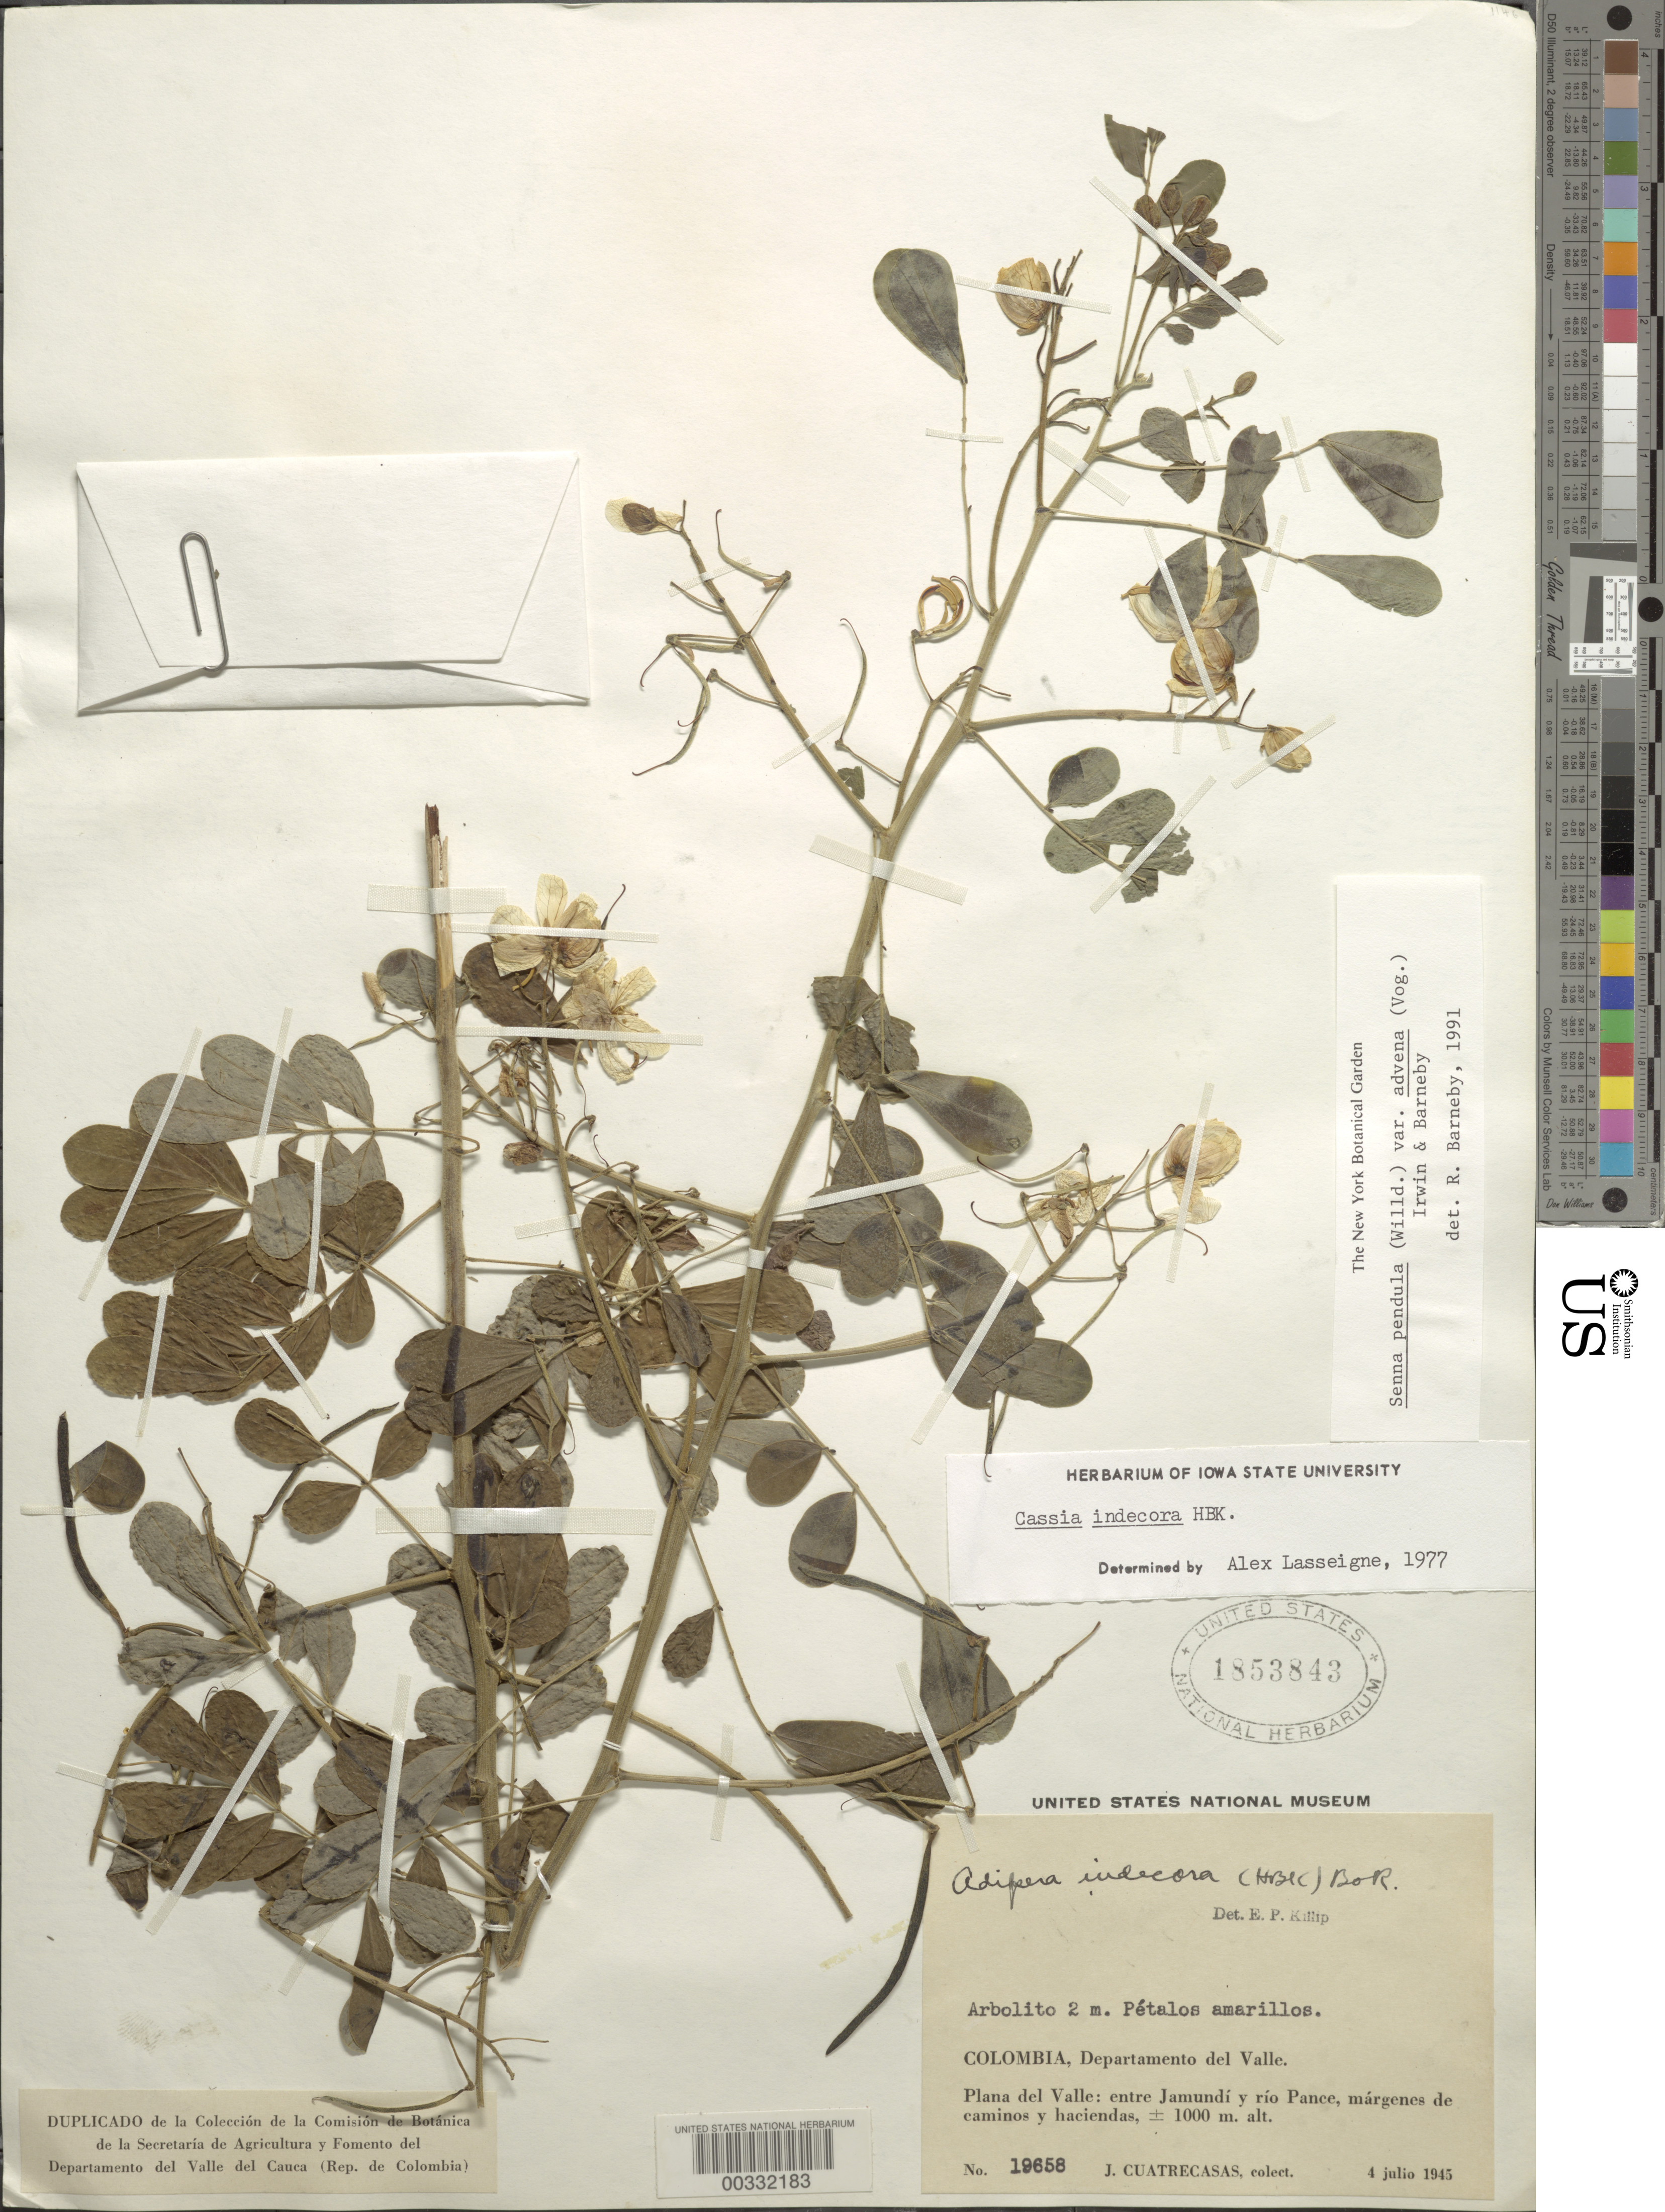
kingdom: Plantae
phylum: Tracheophyta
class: Magnoliopsida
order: Fabales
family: Fabaceae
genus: Senna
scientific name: Senna pendula var. advena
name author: (Vogel) H.S. Irwin & Barneby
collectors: J. Cuatrecasas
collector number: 19658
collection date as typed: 04 Jul 1945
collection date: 1945-07-04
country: Colombia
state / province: Valle del Cauca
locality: Plana del Valle; between Jamundi and Rio Pance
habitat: Edges of the roads and haciendas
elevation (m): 1000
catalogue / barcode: US 1853843